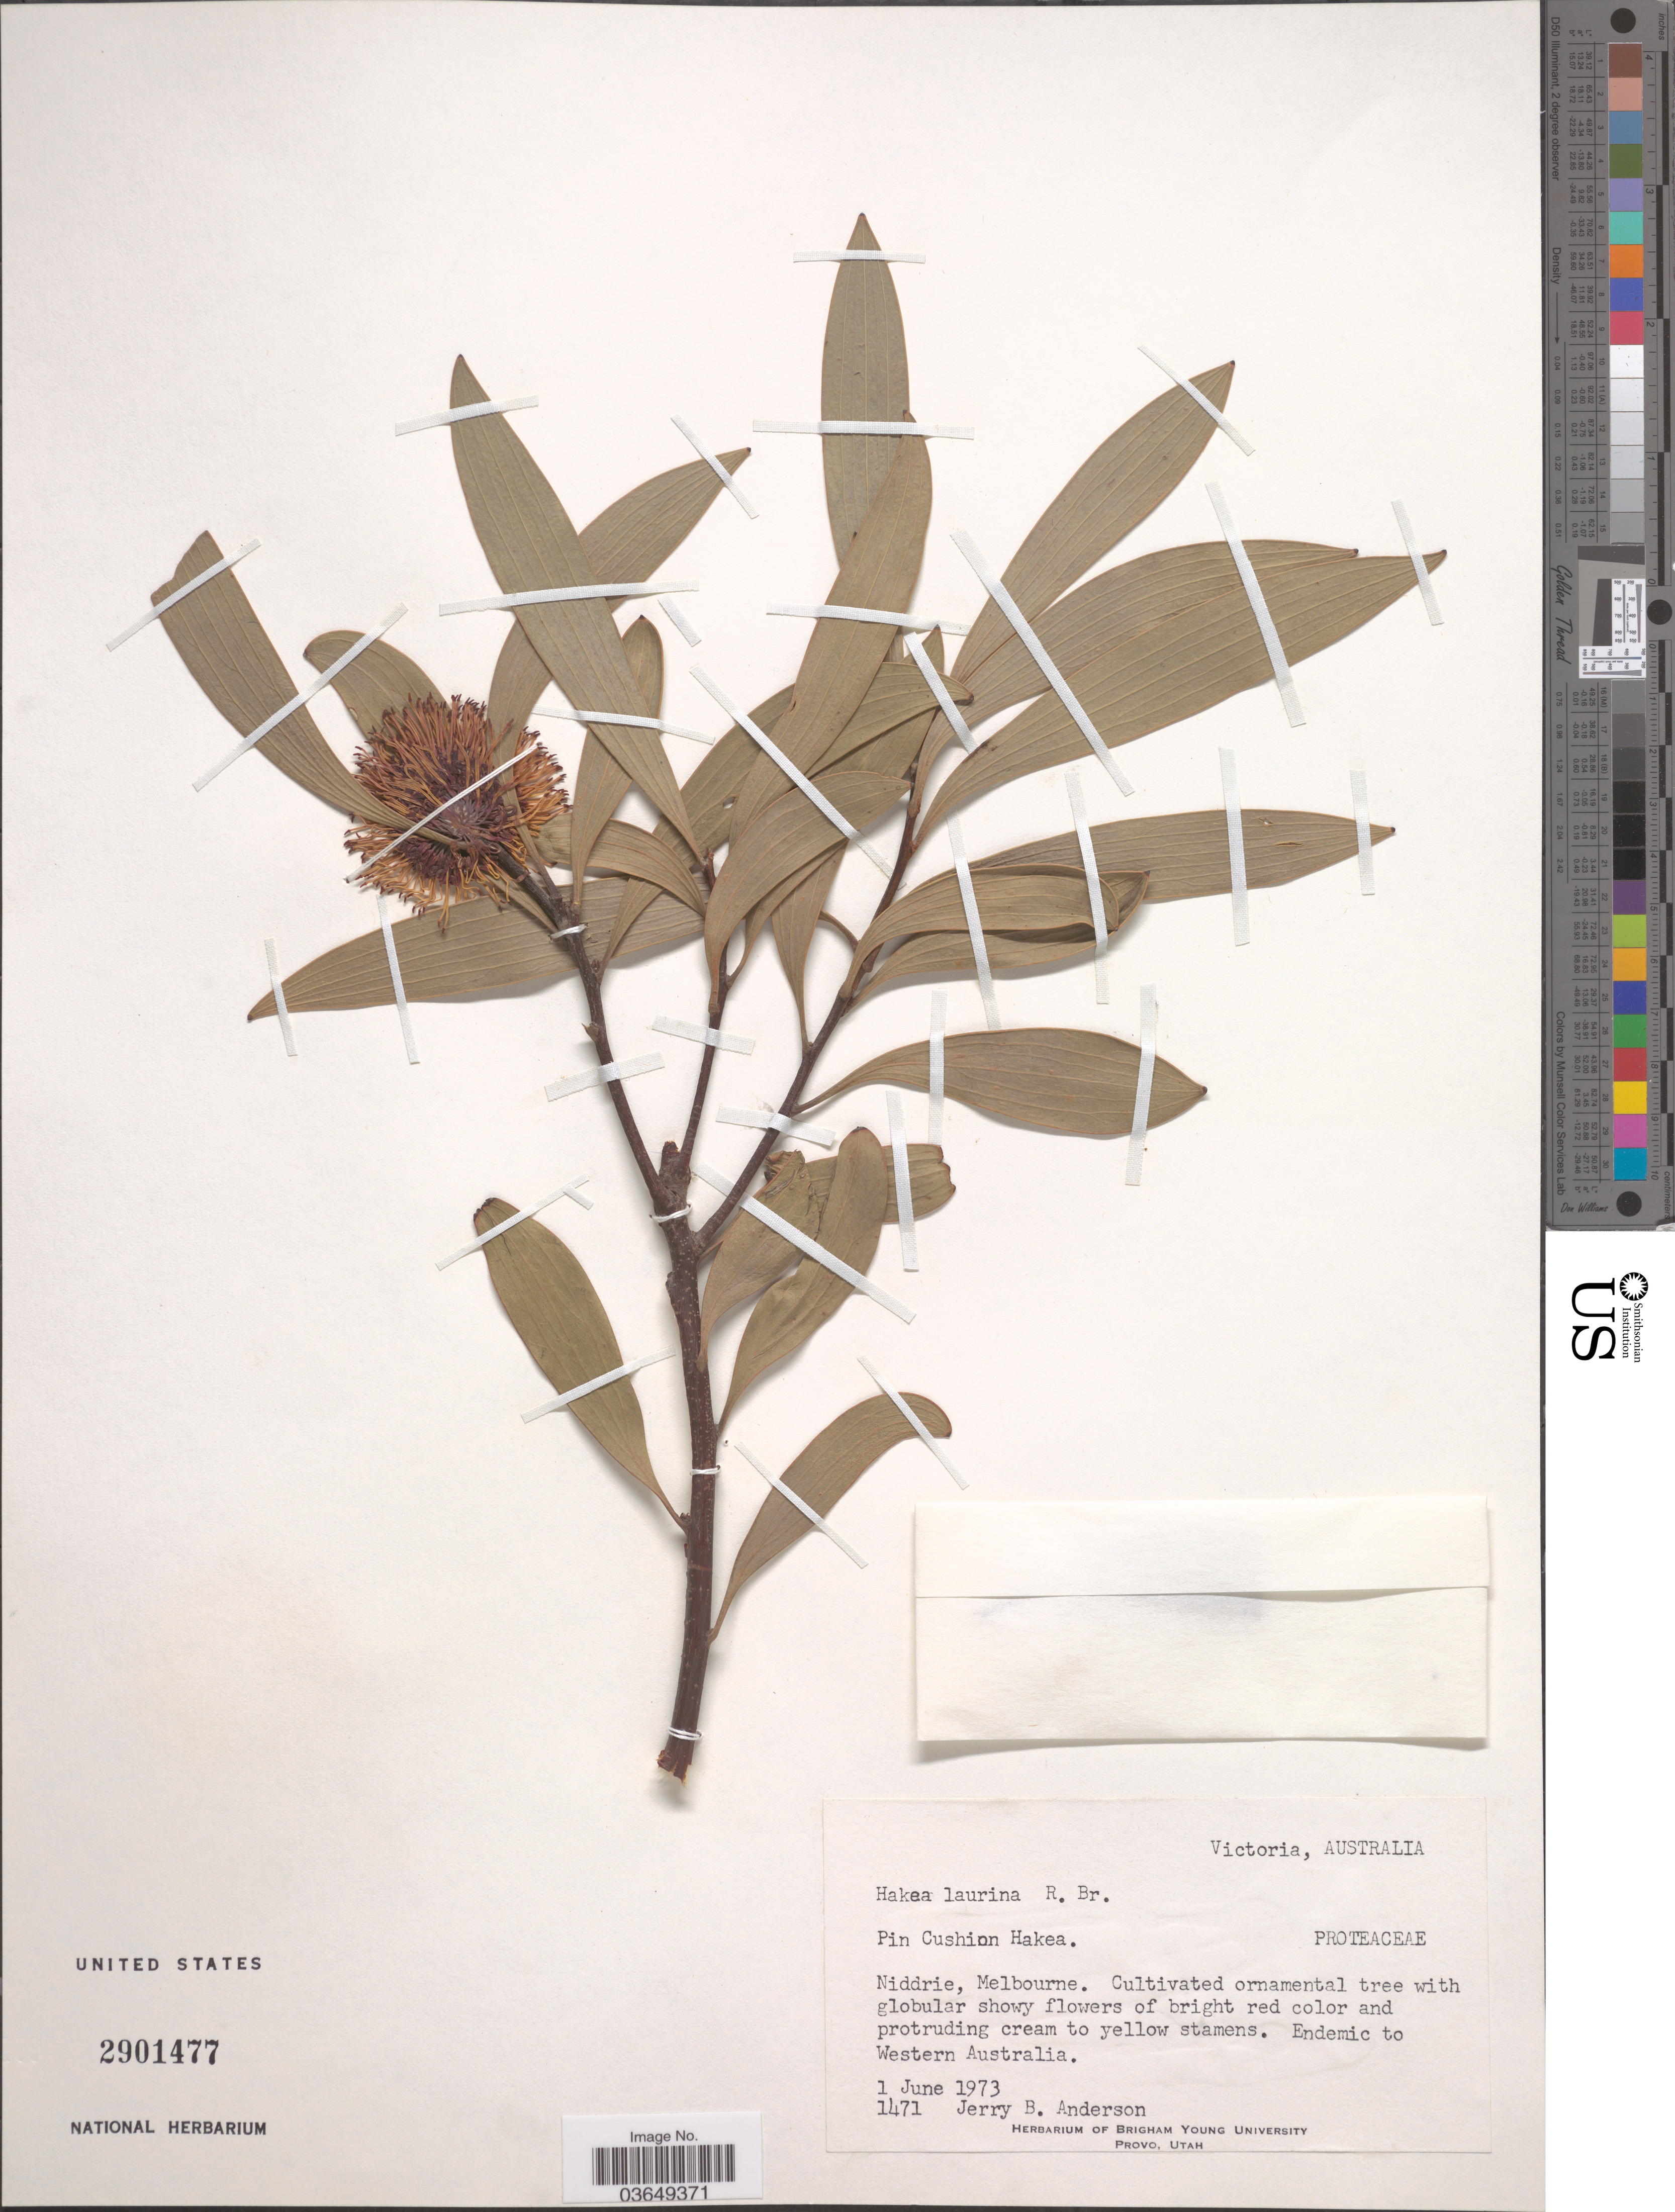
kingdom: Plantae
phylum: Tracheophyta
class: Magnoliopsida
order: Proteales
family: Proteaceae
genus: Hakea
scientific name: Hakea laurina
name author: R. Br.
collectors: J. B. Anderson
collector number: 1471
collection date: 1973-06-01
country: Australia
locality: Victoria. Niddrie, Melbourne.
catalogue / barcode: US 2901477